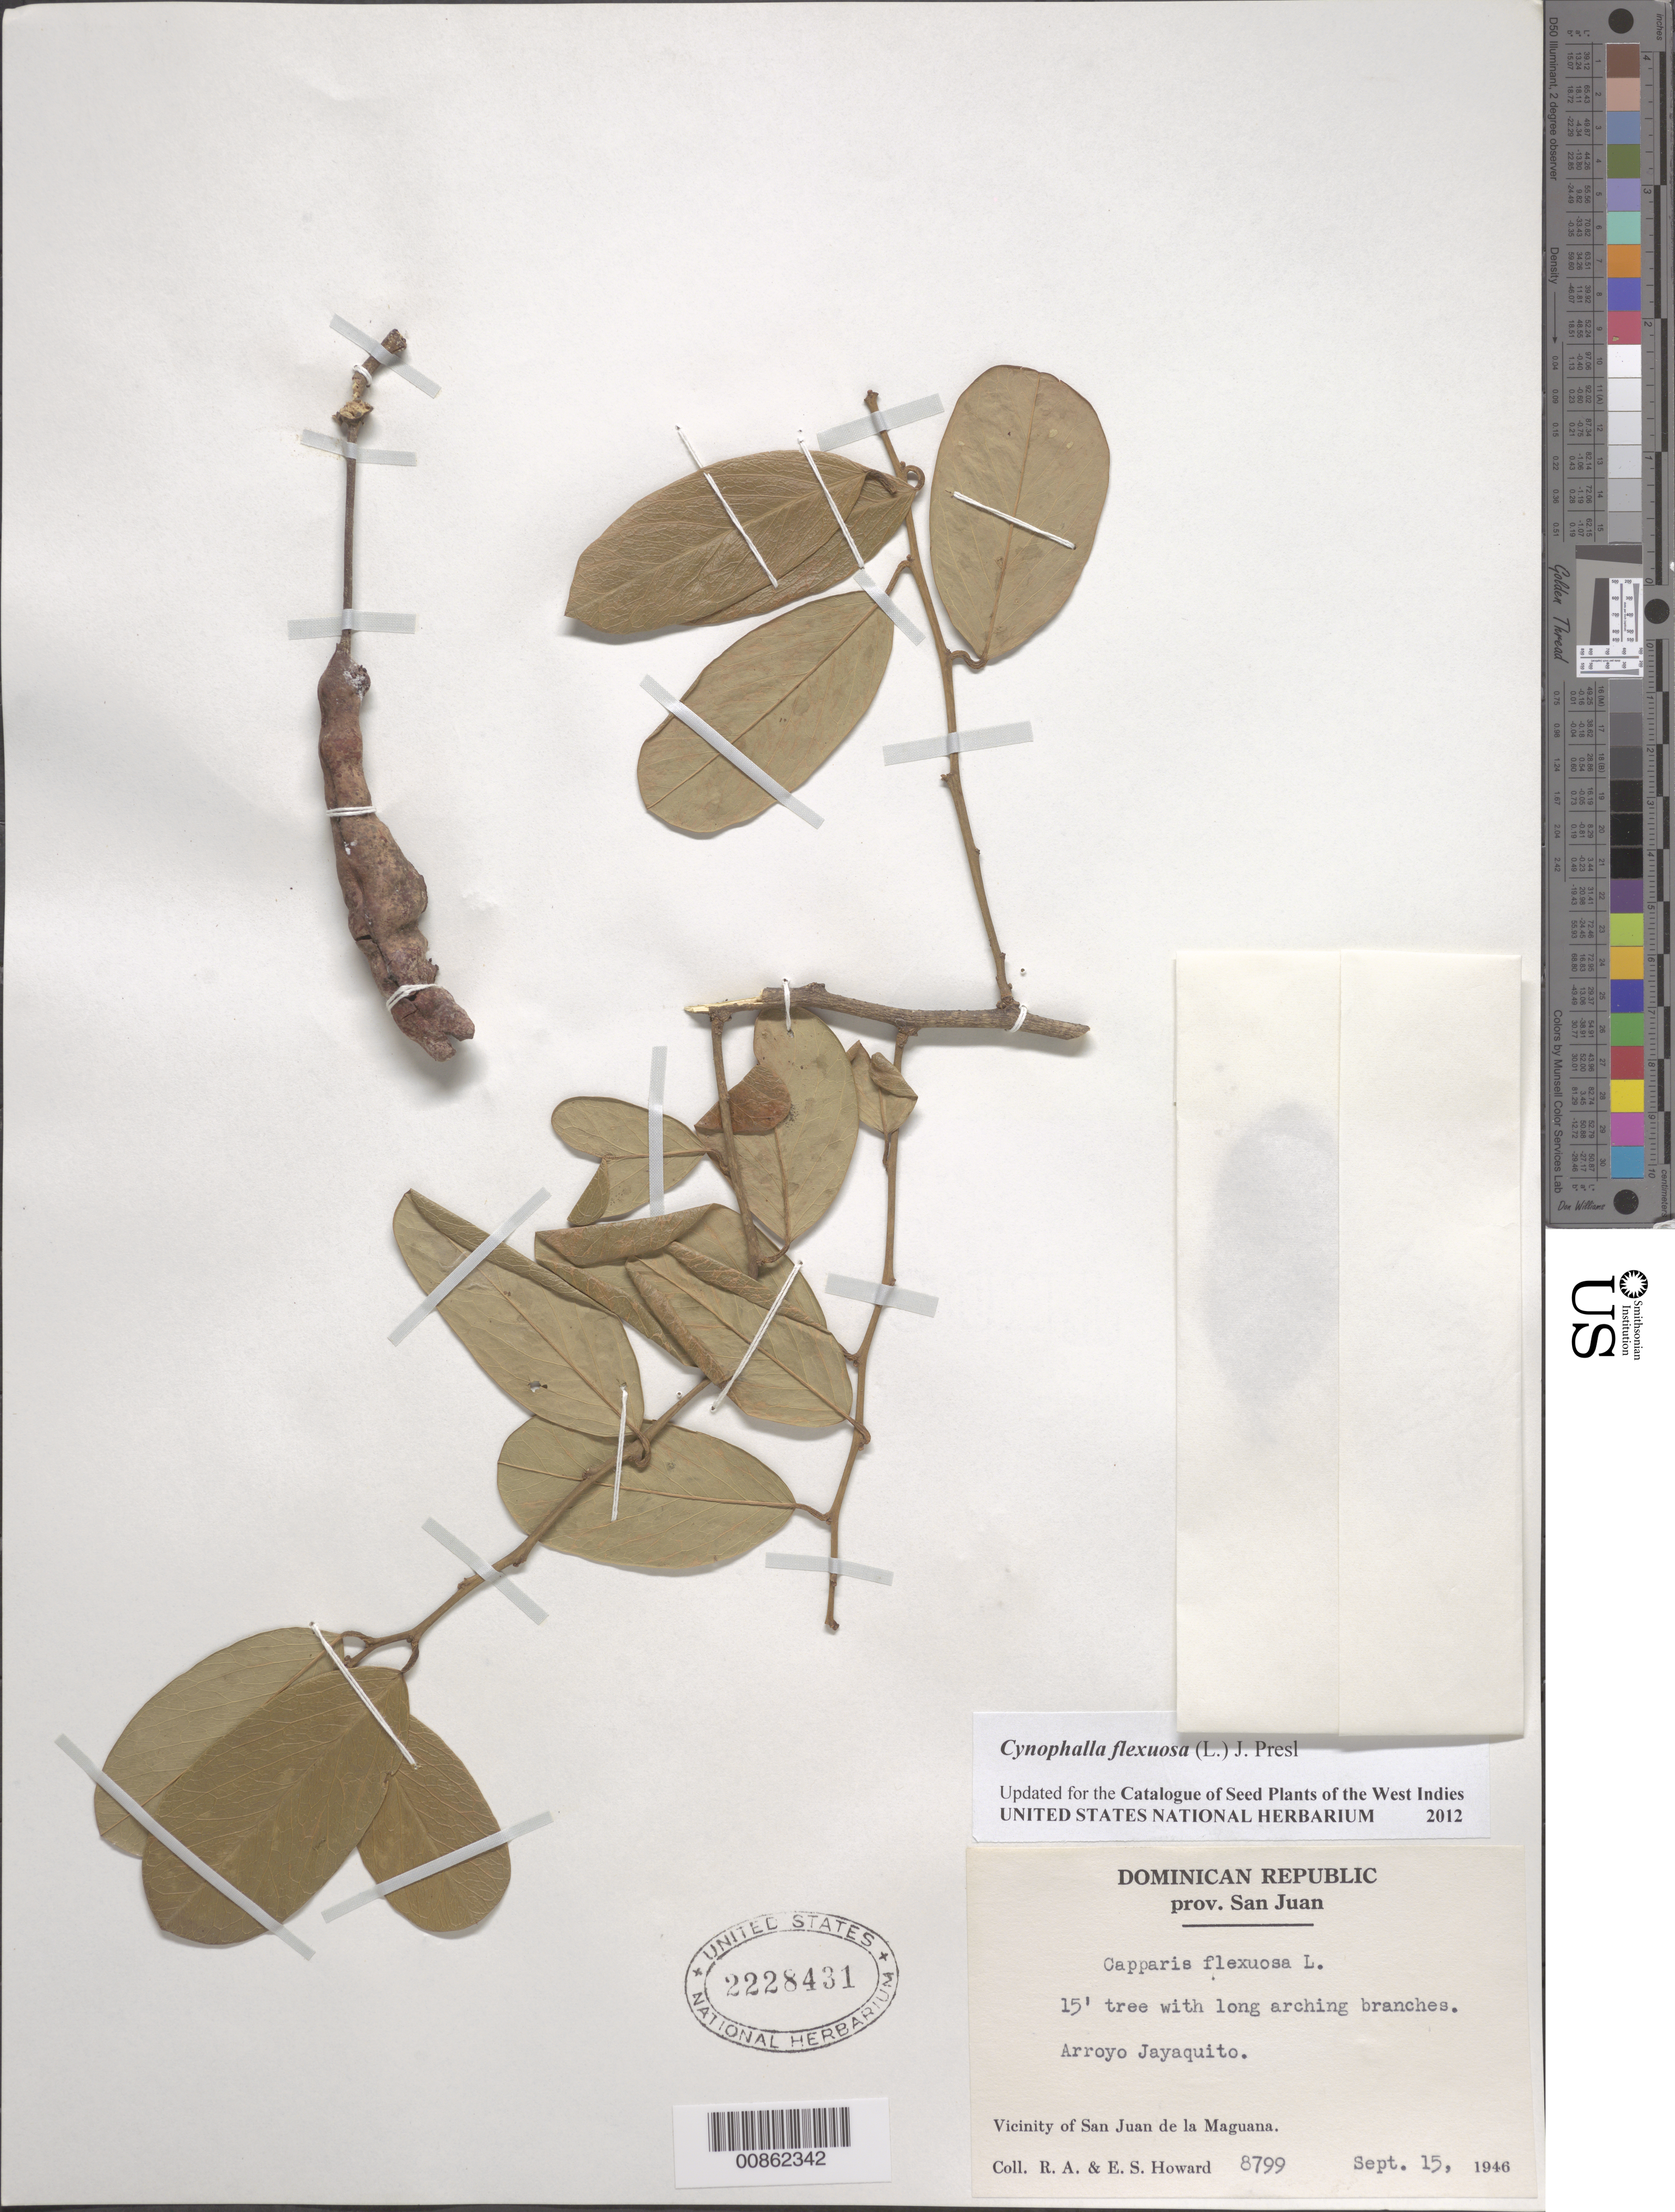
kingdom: Plantae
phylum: Tracheophyta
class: Magnoliopsida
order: Brassicales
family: Capparaceae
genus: Cynophalla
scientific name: Cynophalla flexuosa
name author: (L.) J. Presl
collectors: R. A. Howard & E. S. Howard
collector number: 8799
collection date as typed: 15 Sep 1946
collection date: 1946-09-15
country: Dominican Republic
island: Hispaniola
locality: Arroyo Jayaquito. Vicinity of San Juan de la Maguana.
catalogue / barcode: US 2228431